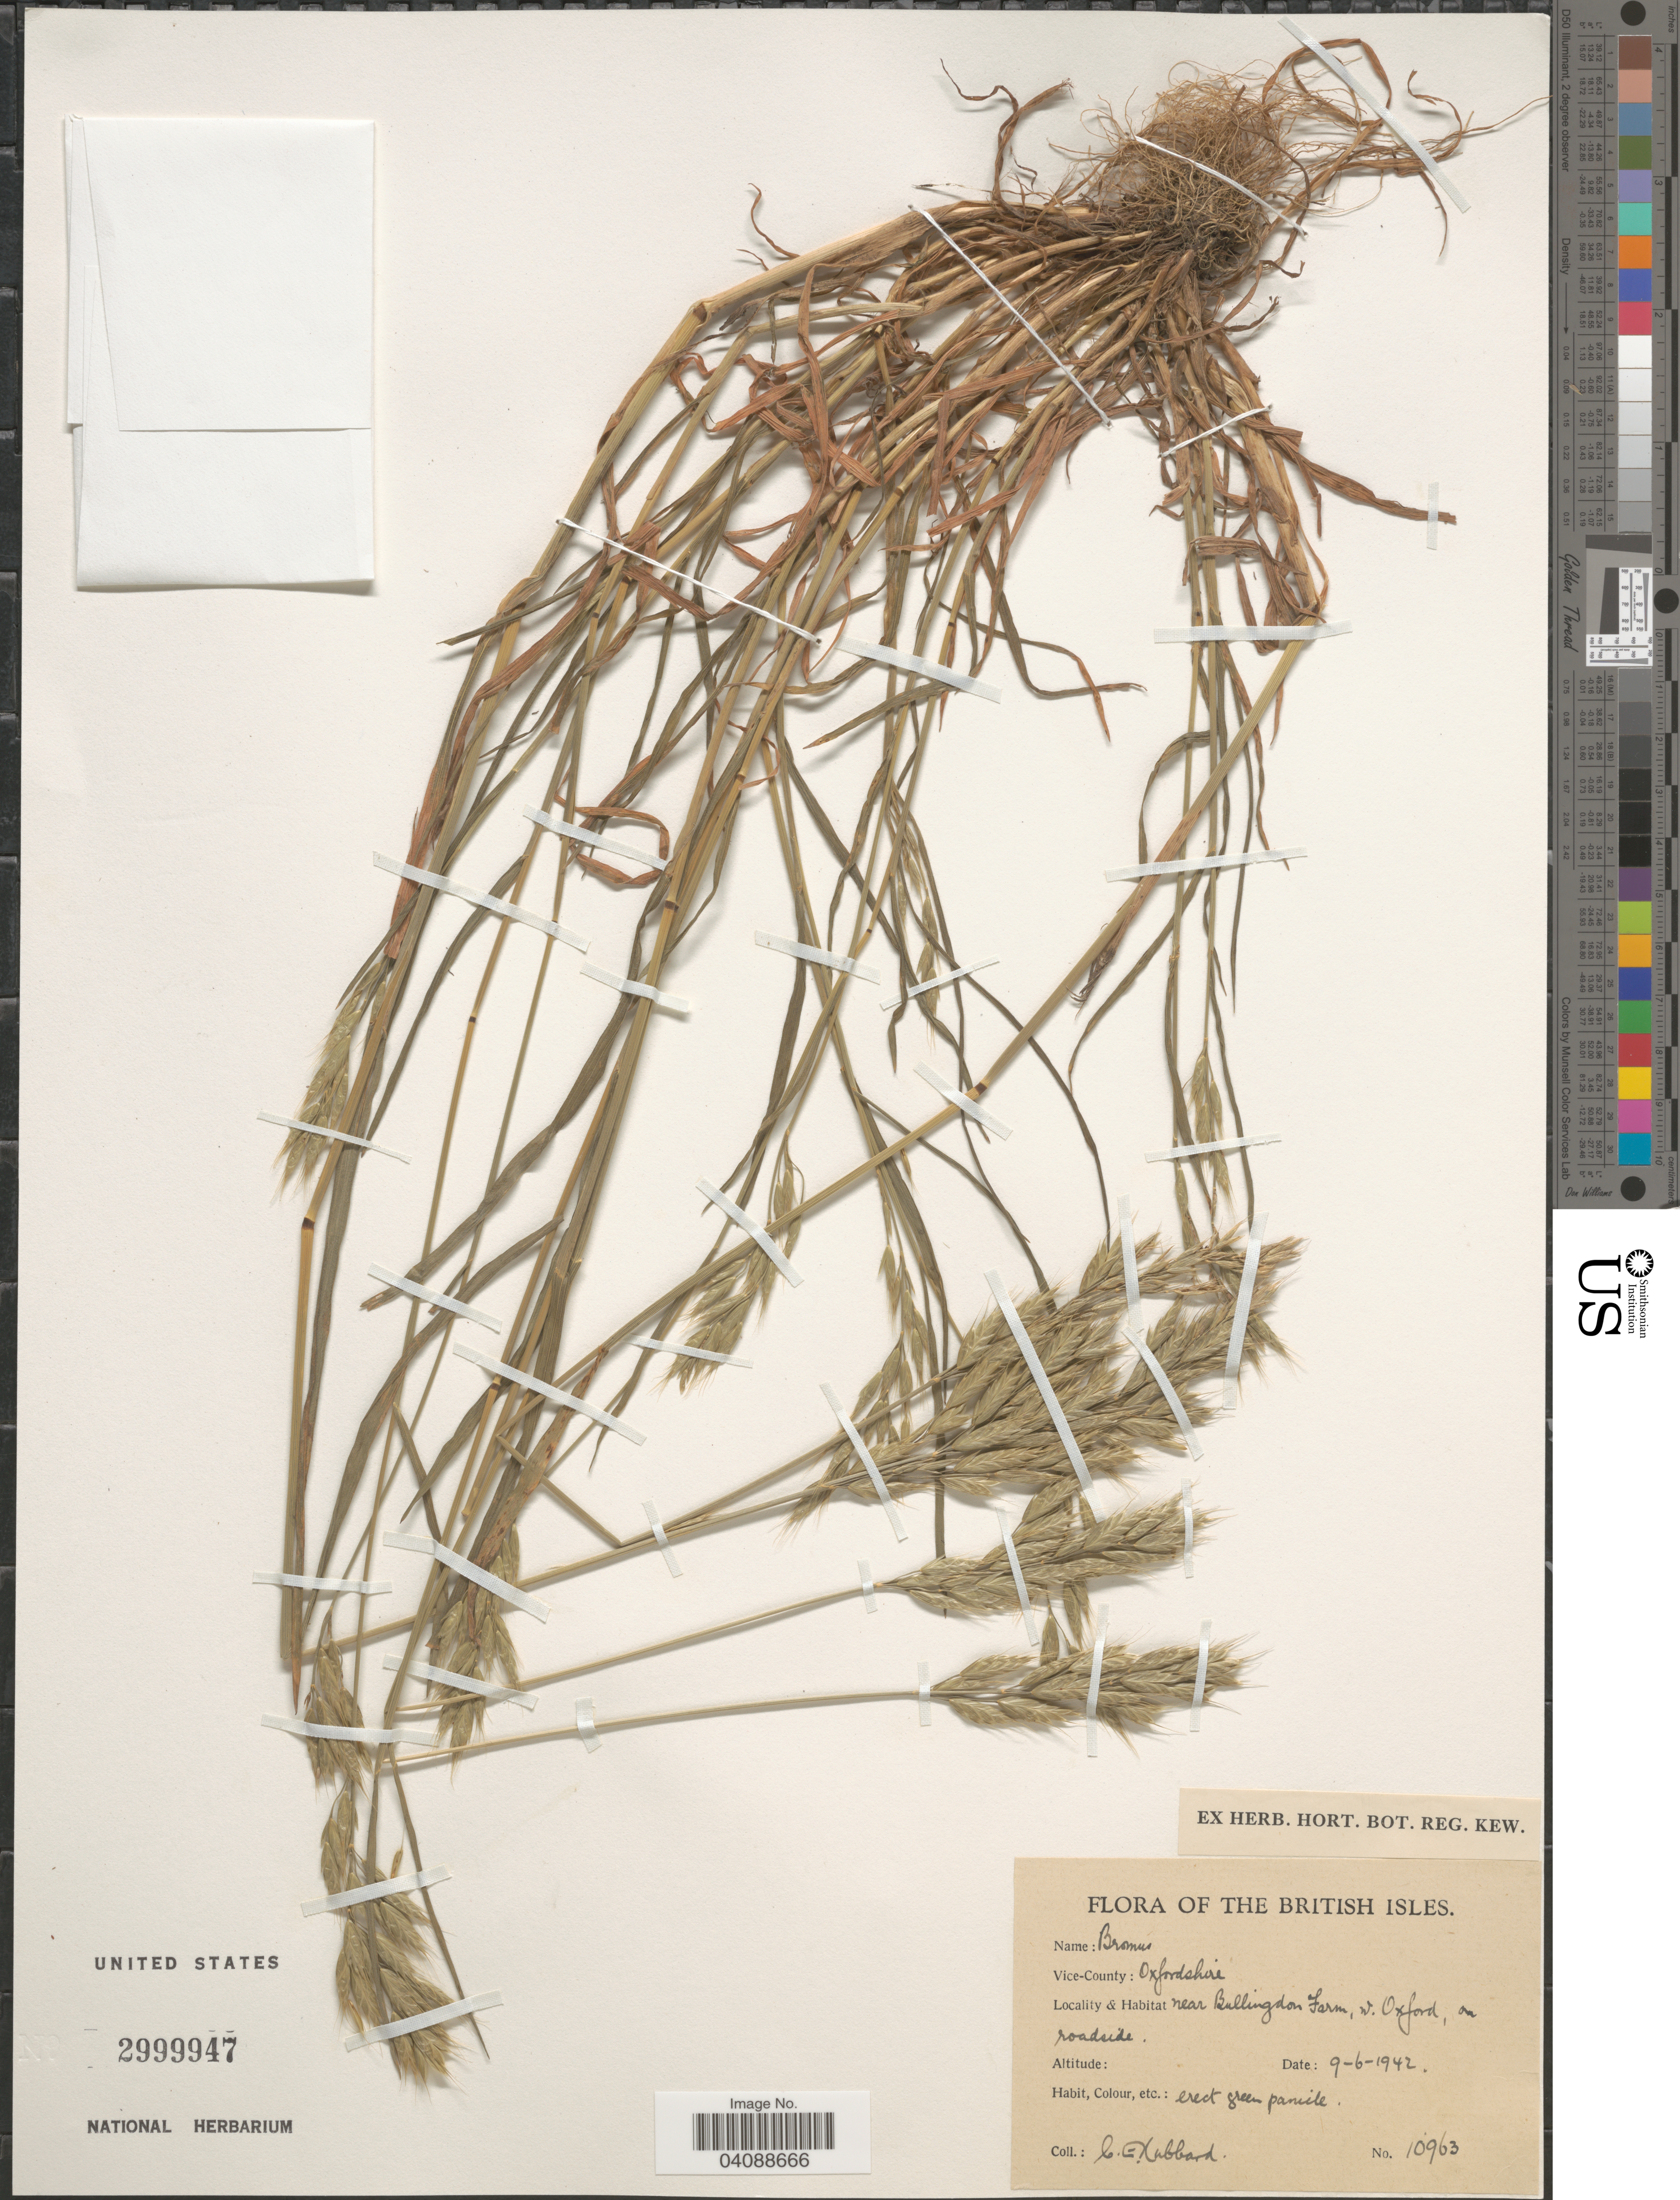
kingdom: Plantae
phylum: Tracheophyta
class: Liliopsida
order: Poales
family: Poaceae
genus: Bromus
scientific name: Bromus sp.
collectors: C. E. Hubbard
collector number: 10963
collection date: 1942-06-09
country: United Kingdom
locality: The British Isles. Vice-County: Oxfordshire. Near Bullingdon Farm, W. Oxford, on roadside.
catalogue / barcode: US 2999947